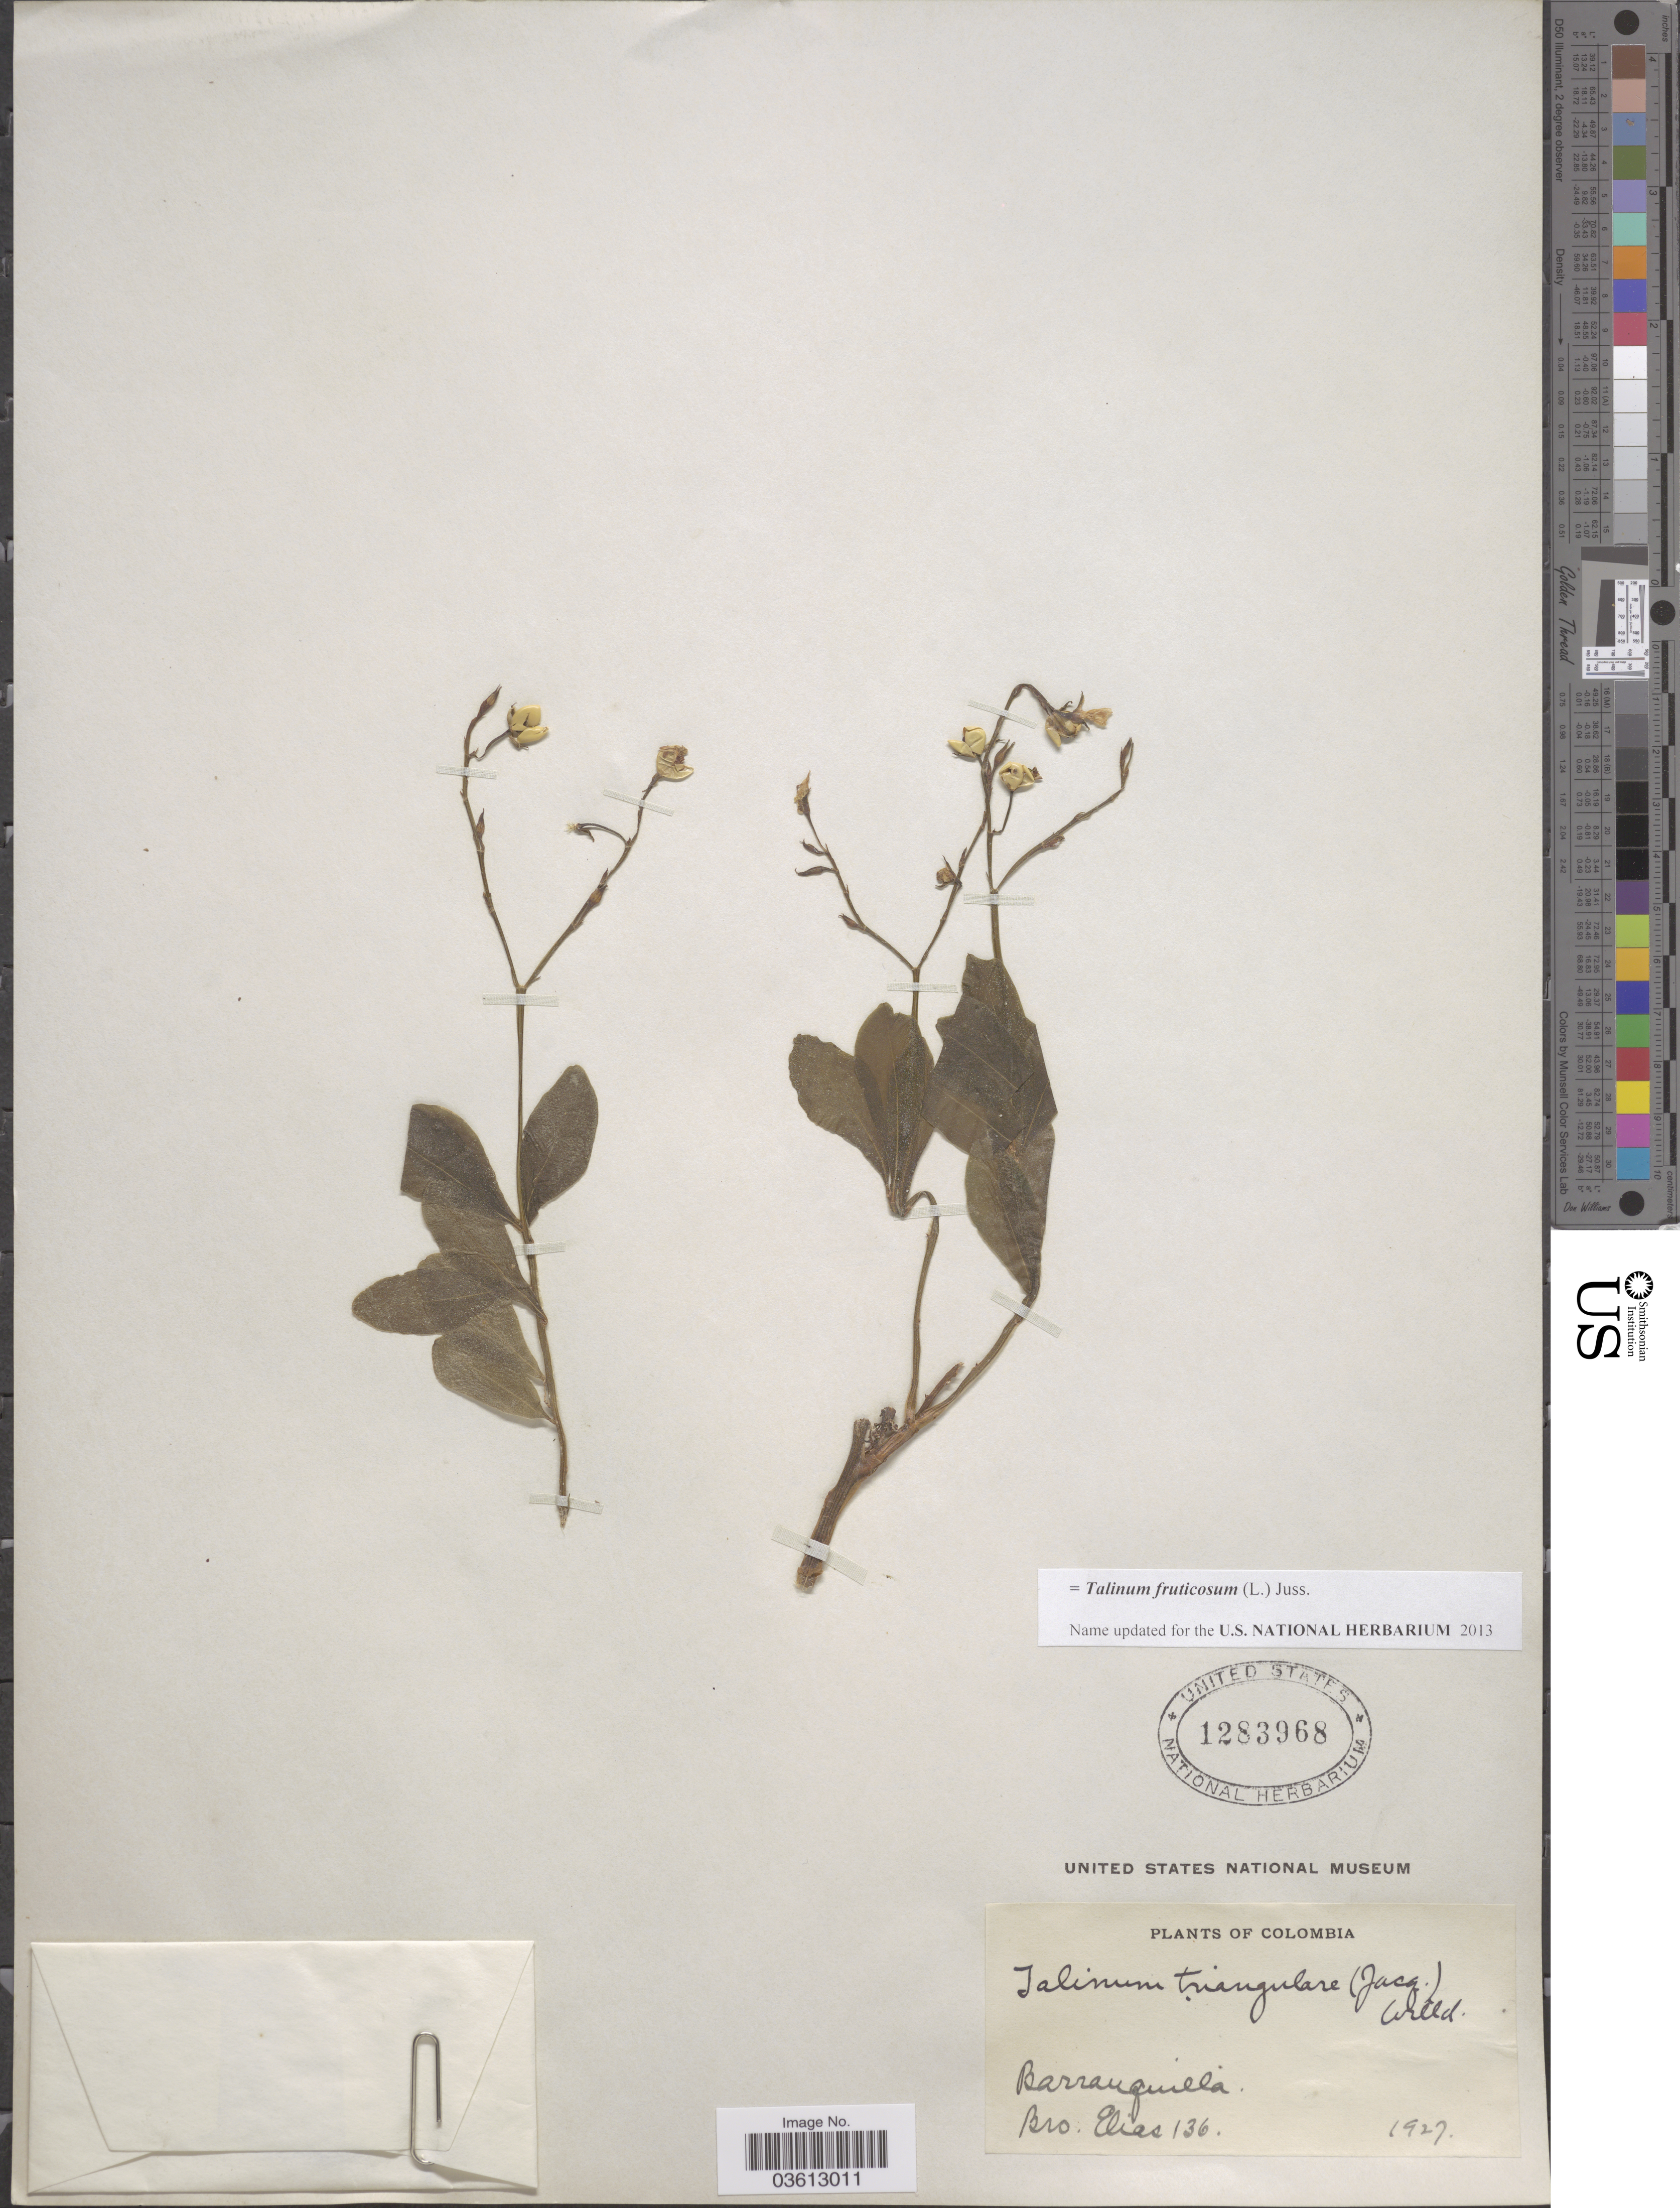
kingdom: Plantae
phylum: Tracheophyta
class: Magnoliopsida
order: Caryophyllales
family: Talinaceae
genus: Talinum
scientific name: Talinum fruticosum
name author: (L.) Juss.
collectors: Bro. Elias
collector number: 136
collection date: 1927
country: Colombia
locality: Barranquilla.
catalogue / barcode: US 1283968